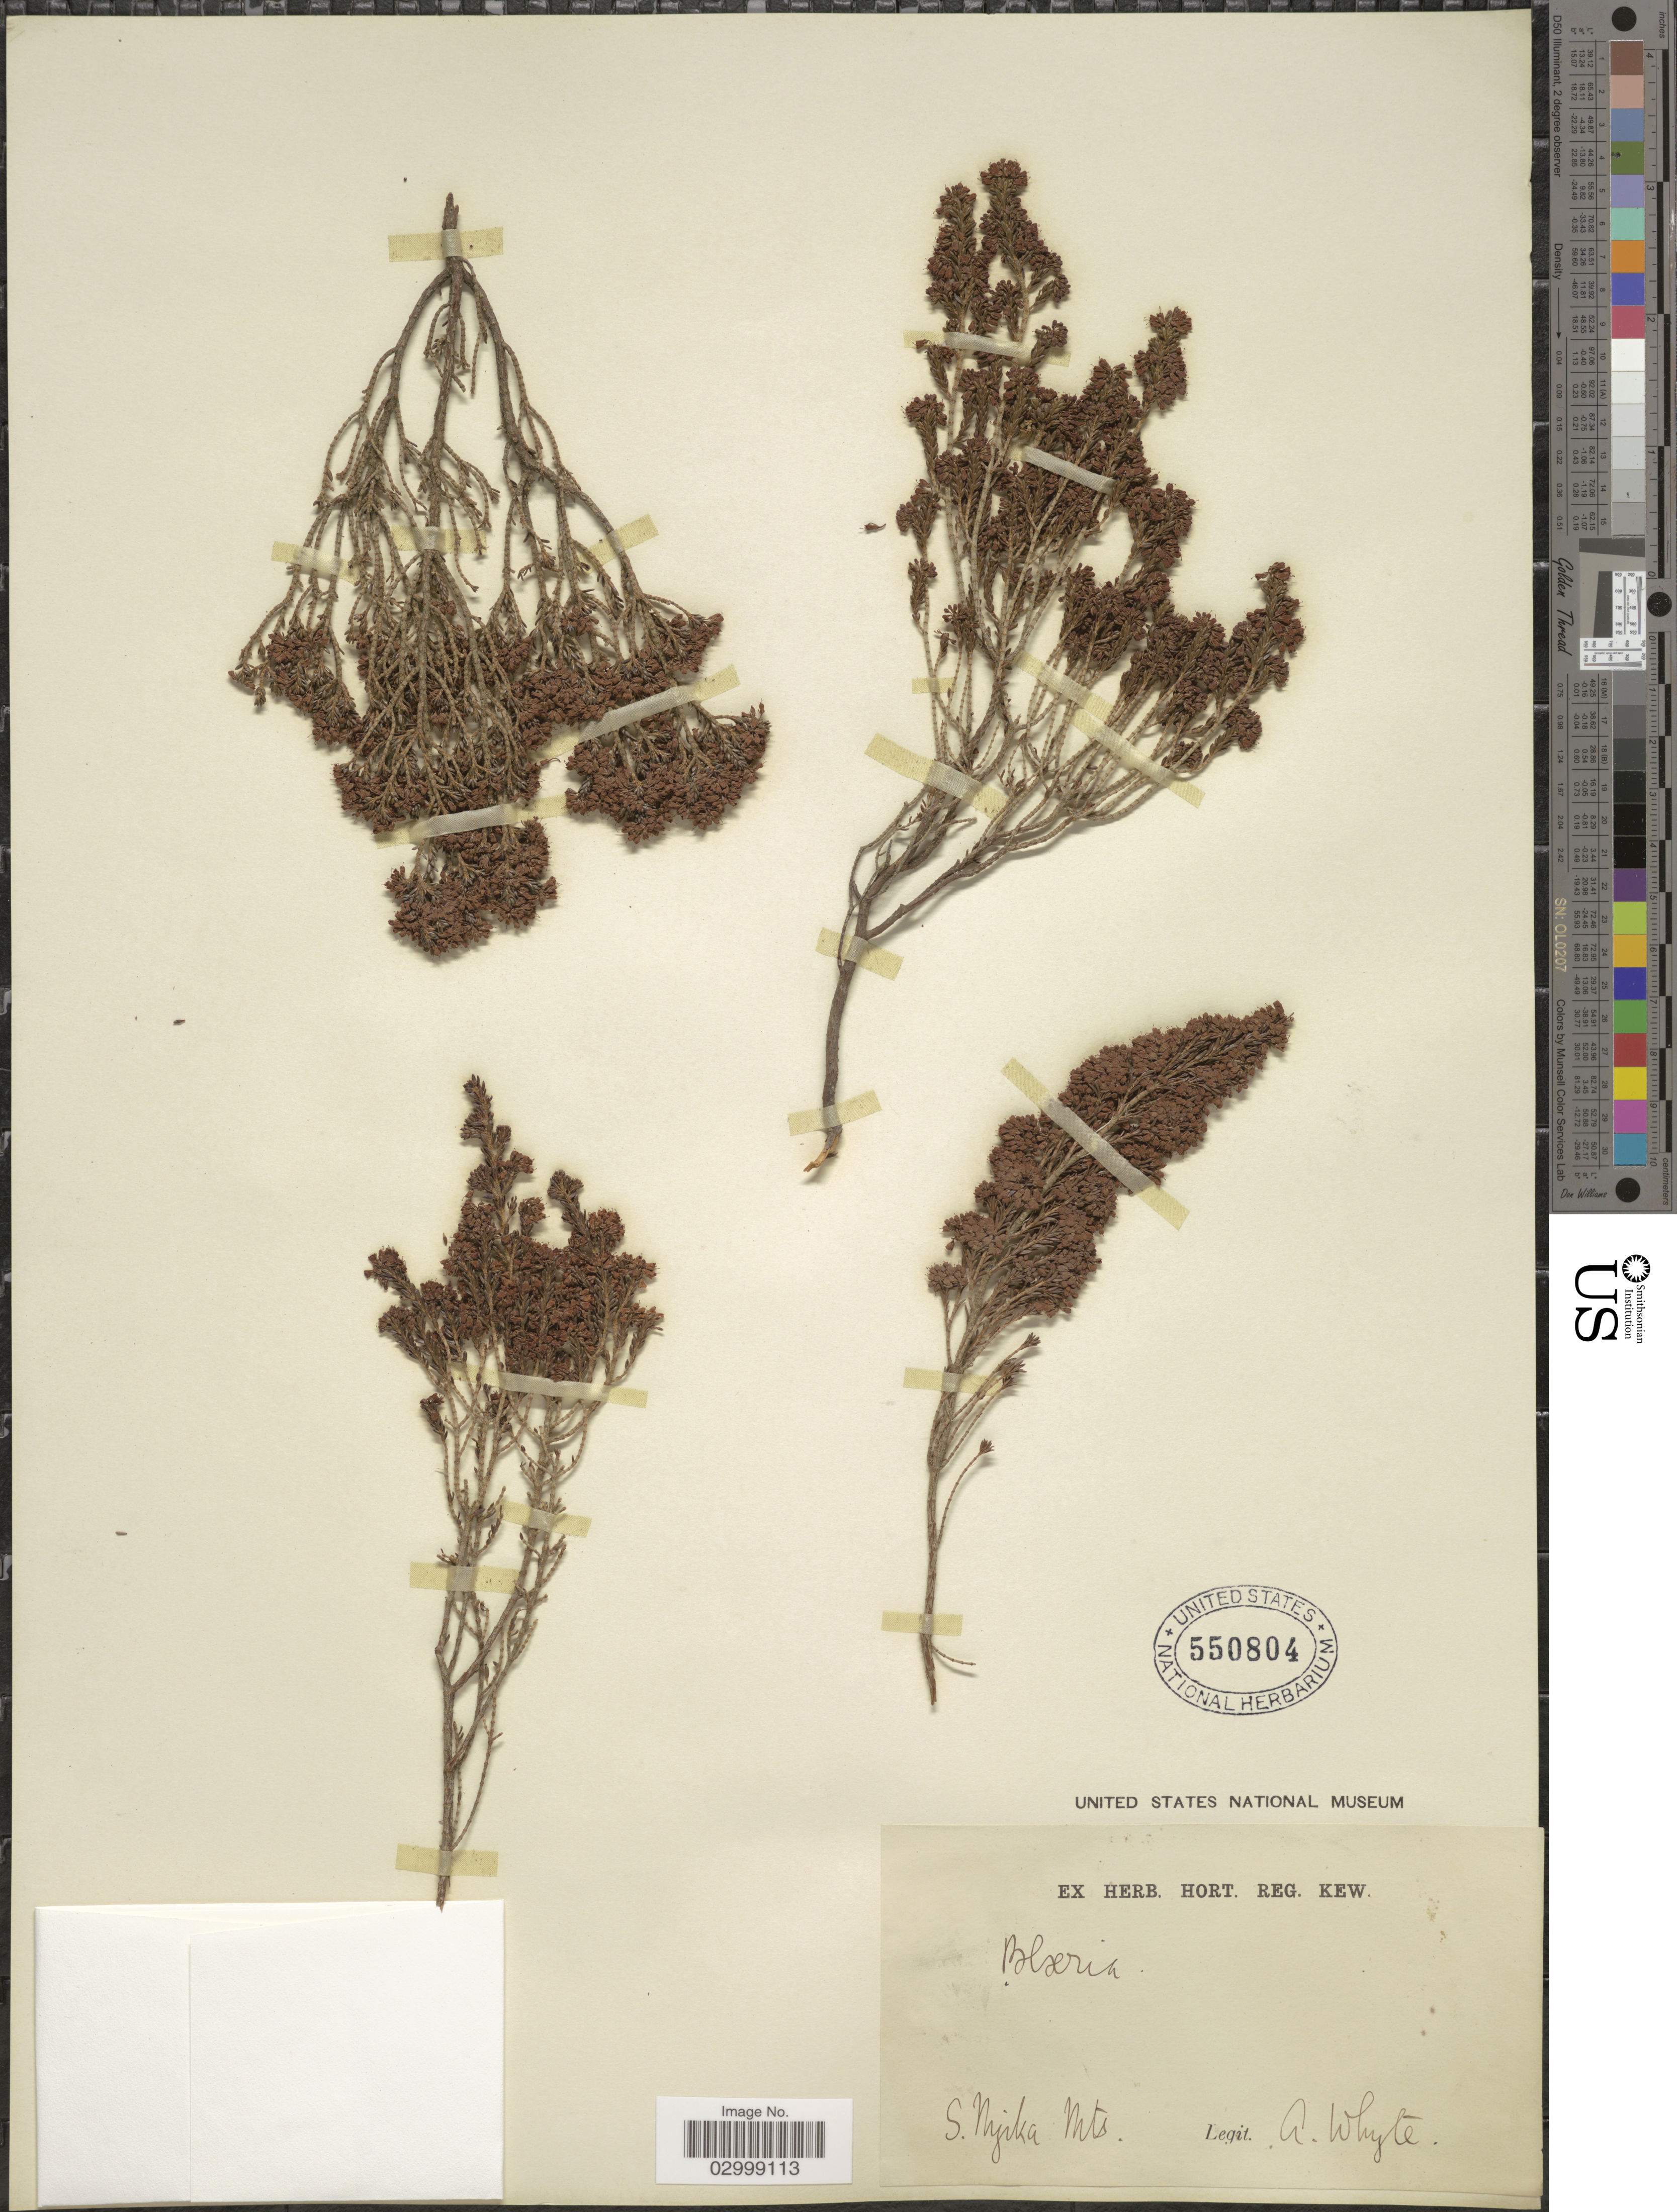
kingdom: Plantae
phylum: Tracheophyta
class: Magnoliopsida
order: Ericales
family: Ericaceae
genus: Blaeria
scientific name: Blaeria sp.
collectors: A. Whyte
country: Malawi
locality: S. Nyika Mts.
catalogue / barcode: US 550804